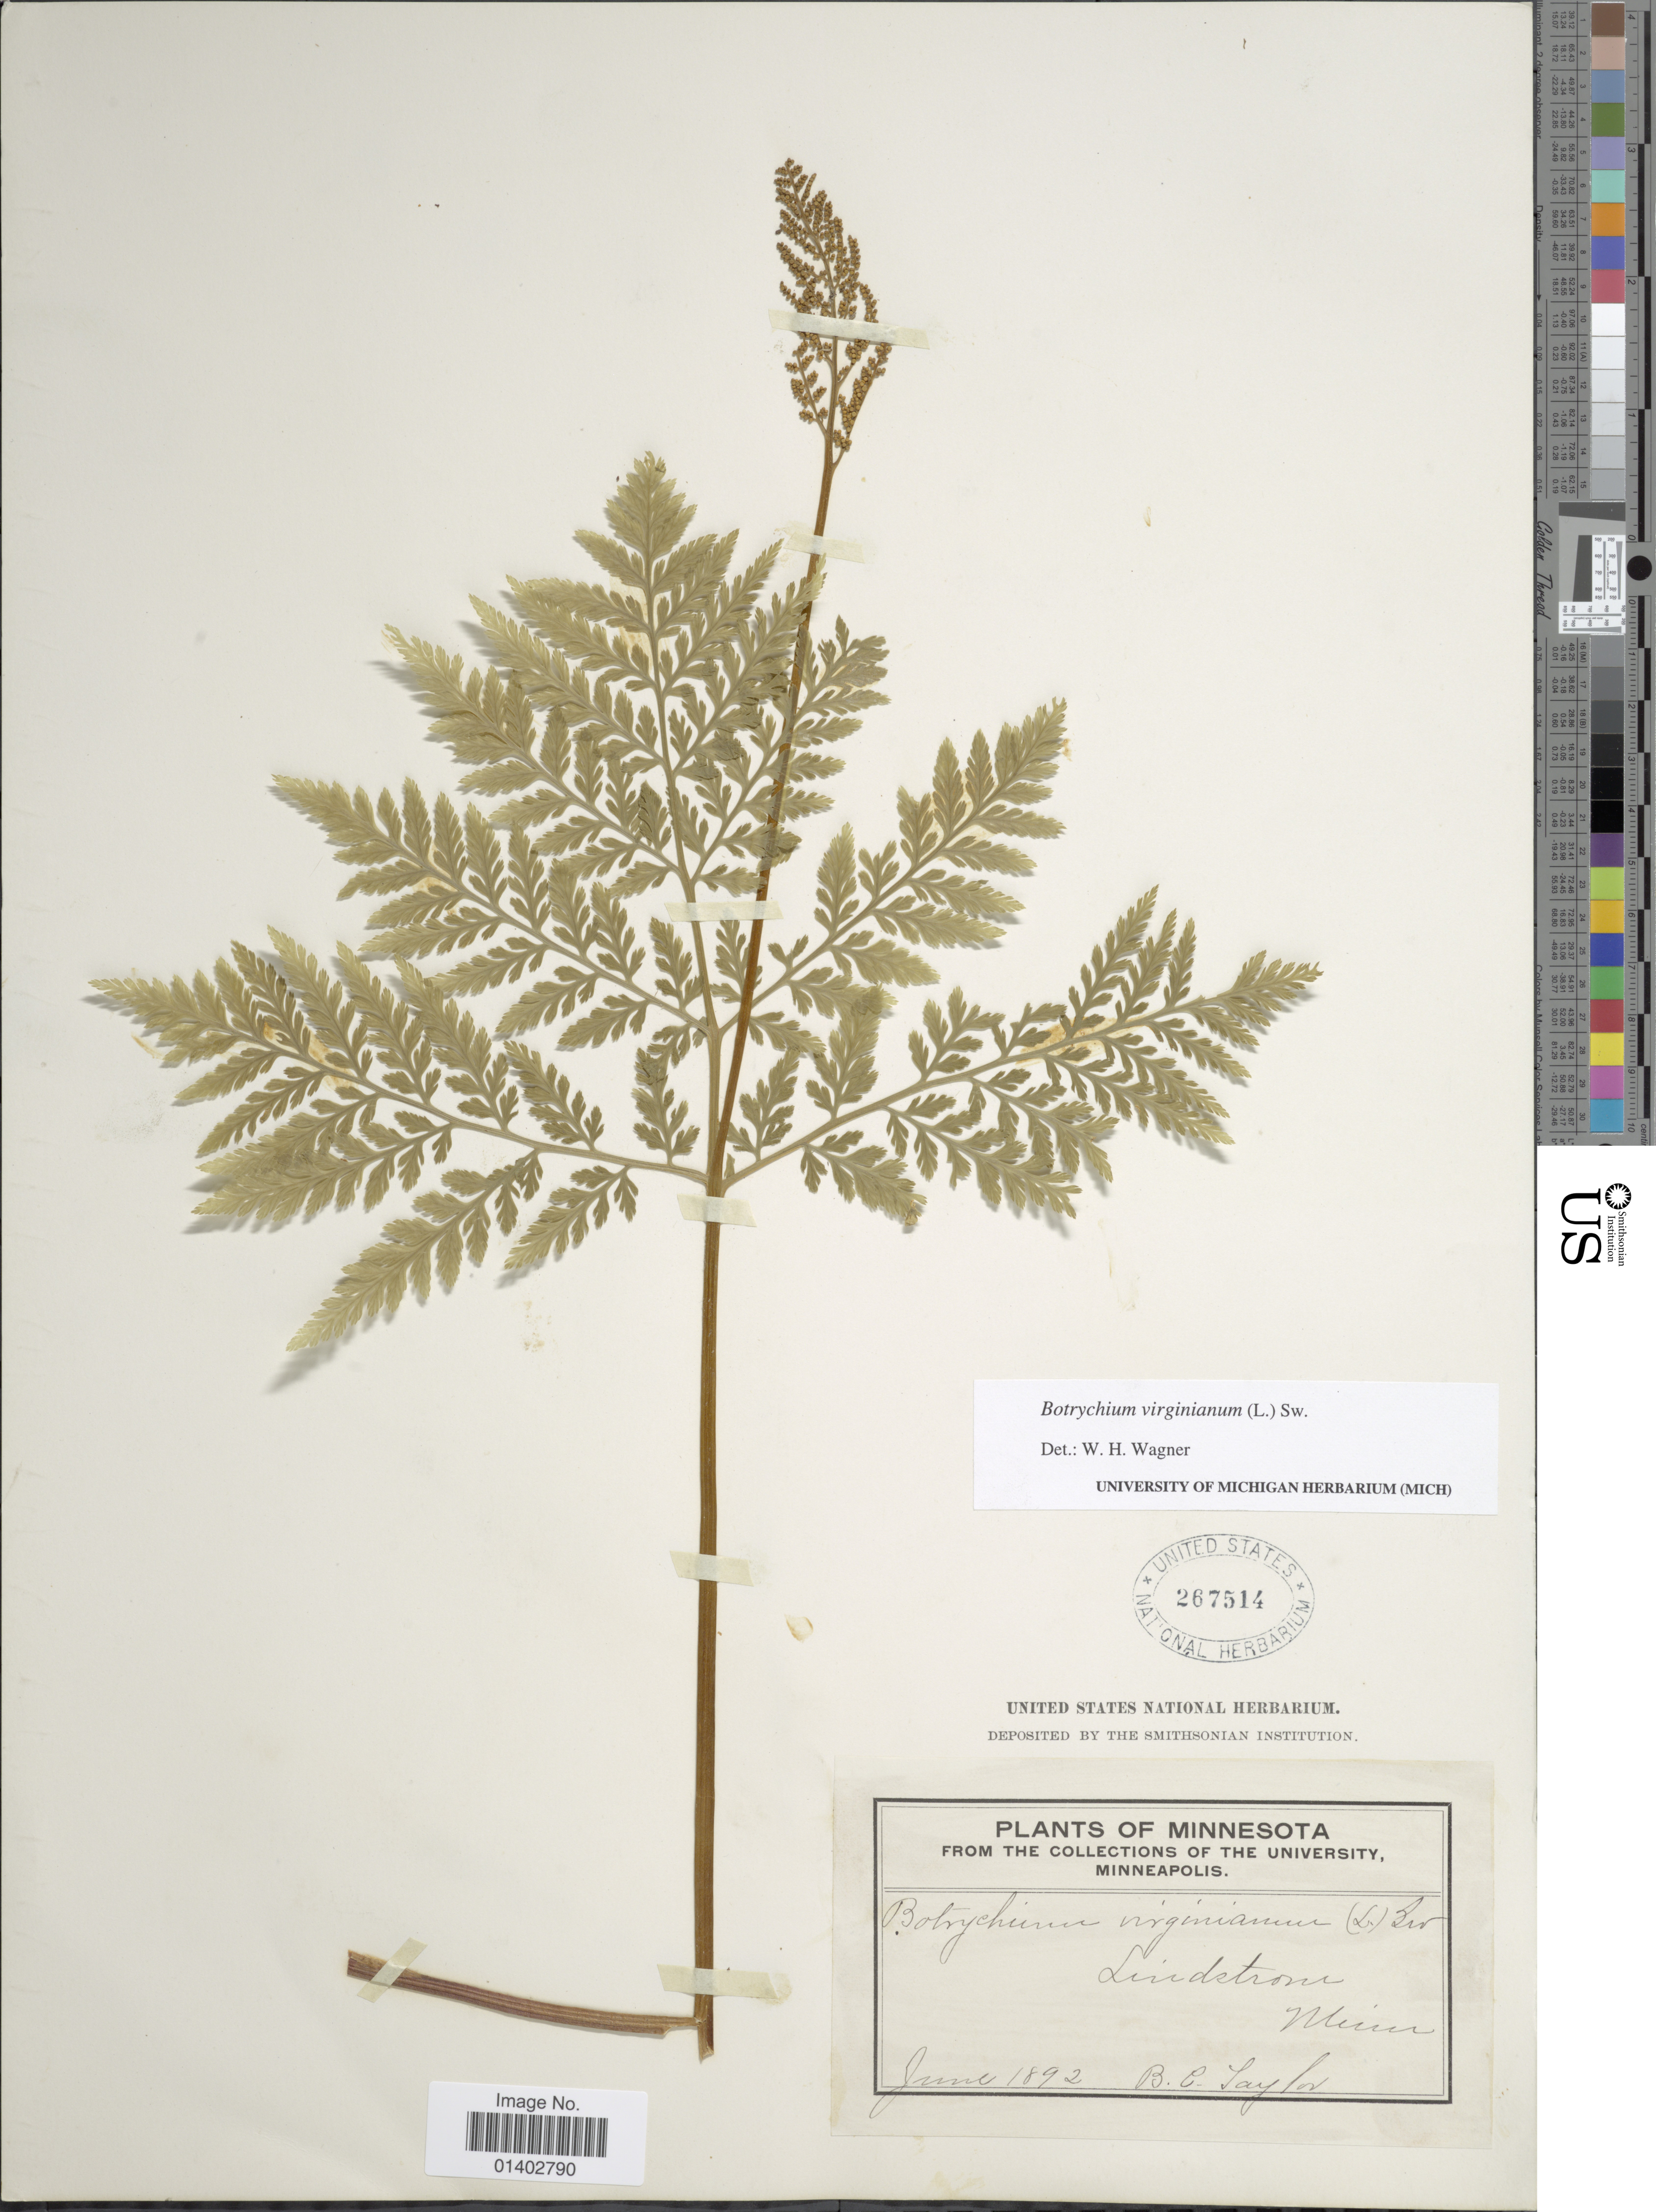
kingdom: Plantae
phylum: Tracheophyta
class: Polypodiopsida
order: Ophioglossales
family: Ophioglossaceae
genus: Botrychium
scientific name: Botrychium virginianum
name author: (L.) Sw.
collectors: B. C. Taylor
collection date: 1892-06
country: United States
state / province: Minnesota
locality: Lindstrom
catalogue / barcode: US 267514